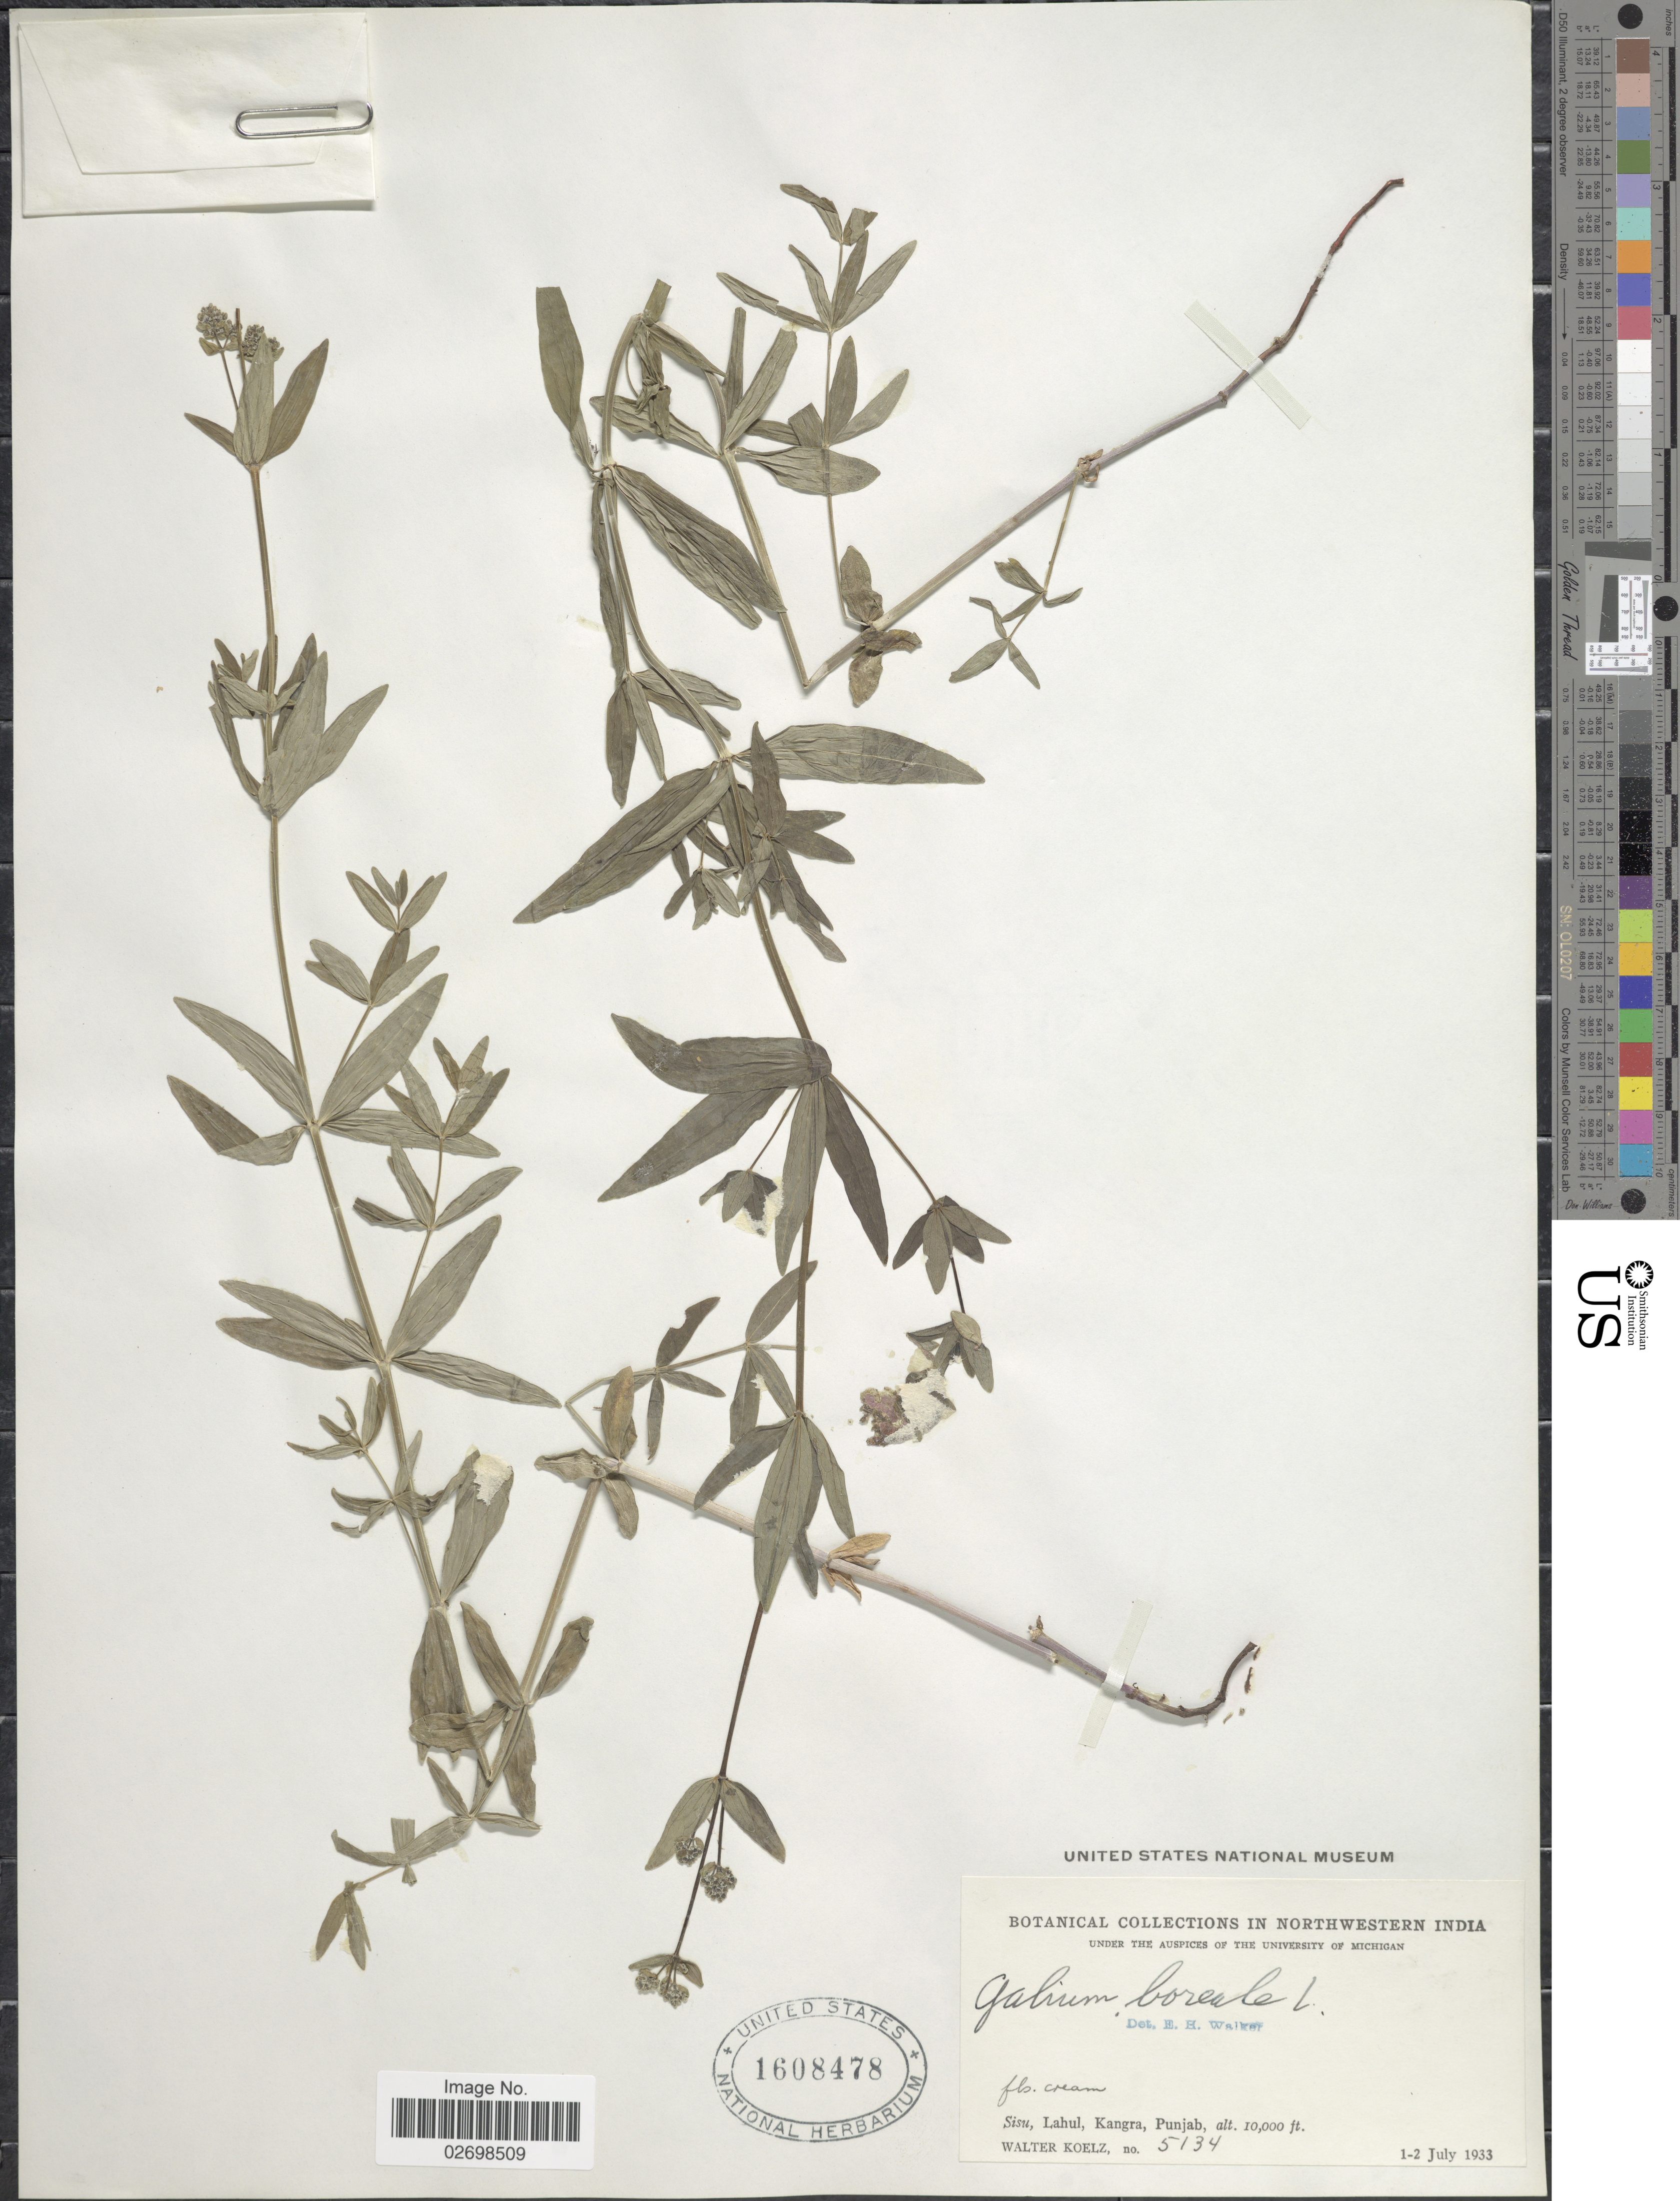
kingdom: Plantae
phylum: Tracheophyta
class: Magnoliopsida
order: Gentianales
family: Rubiaceae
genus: Galium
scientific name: Galium boreale L.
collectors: W. N. Koelz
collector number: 5134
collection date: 1933-07-01/1933-07-02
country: India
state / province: Punjab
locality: Northwestern India, Sisu, Lahul, Kangra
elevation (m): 3048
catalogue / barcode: US 1608478